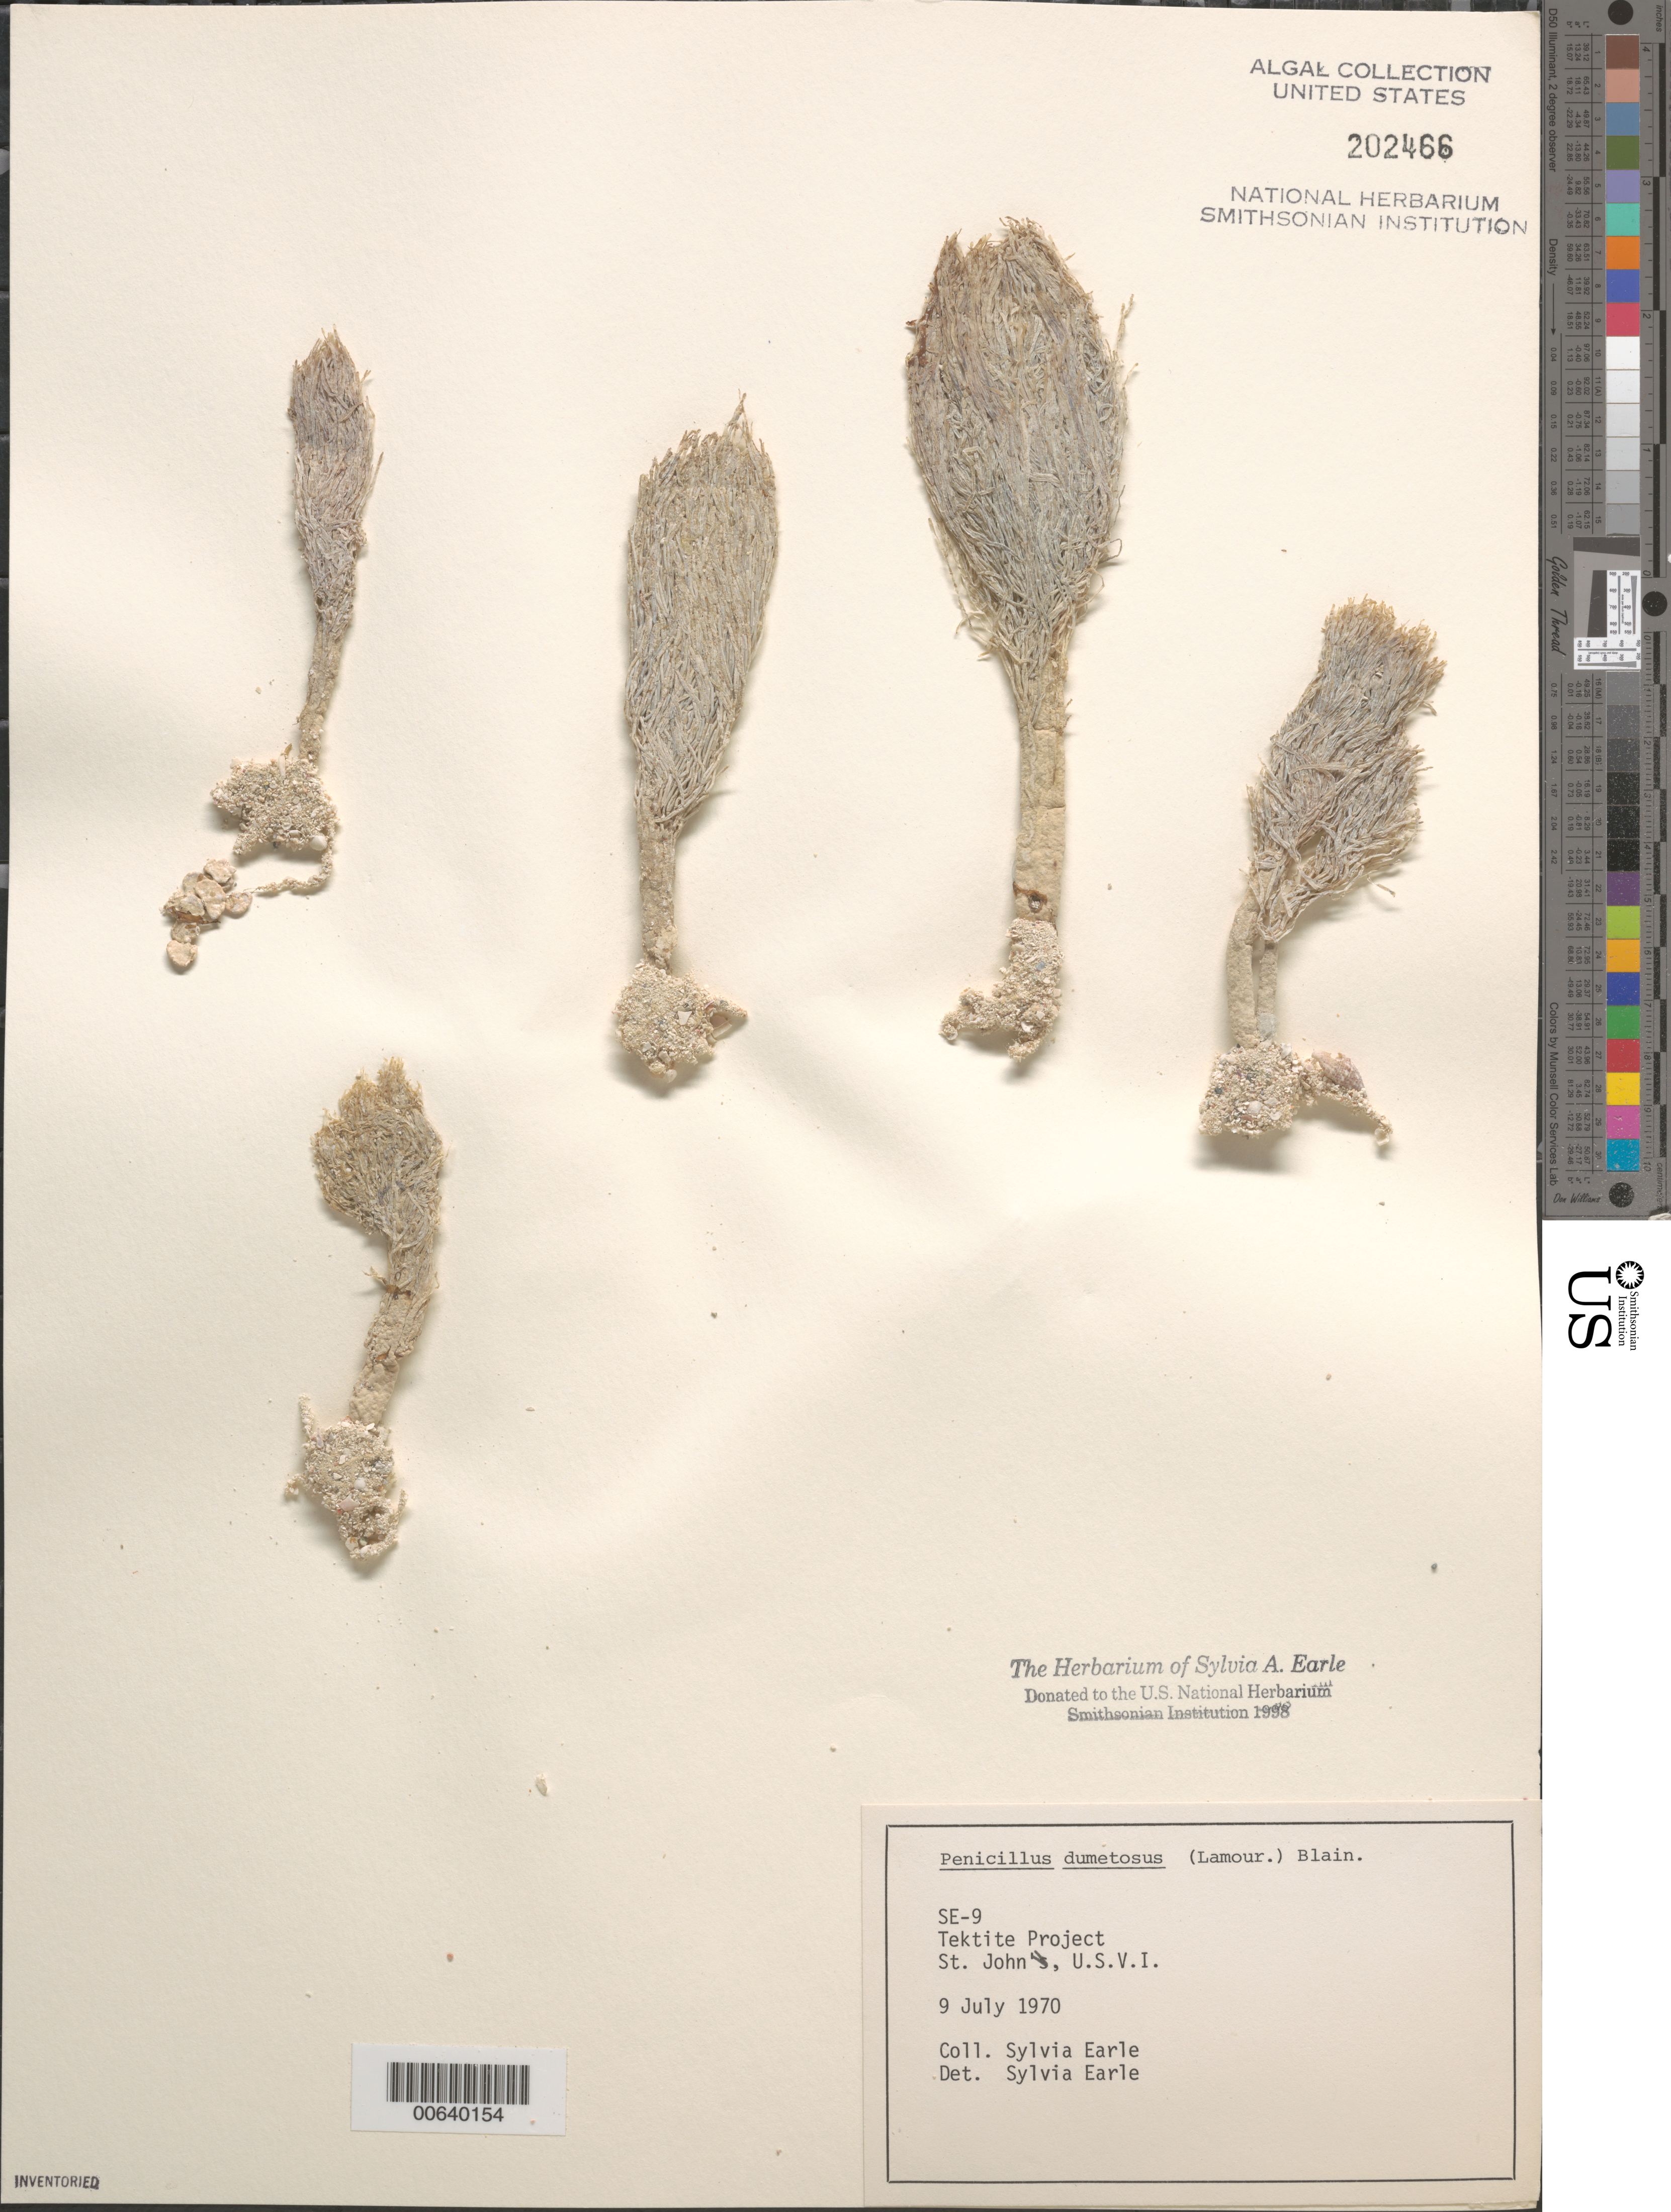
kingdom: Plantae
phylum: Chlorophyta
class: Ulvophyceae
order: Bryopsidales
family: Udoteaceae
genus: Penicillus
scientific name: Penicillus dumetosus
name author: (J.V.Lamouroux) Blainville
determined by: Earle, S. A.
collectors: S. A. Earle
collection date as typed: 09 Jul 1970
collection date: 1970-07-09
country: U.S. Virgin Islands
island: St. John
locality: Tektite Project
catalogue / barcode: US 202466